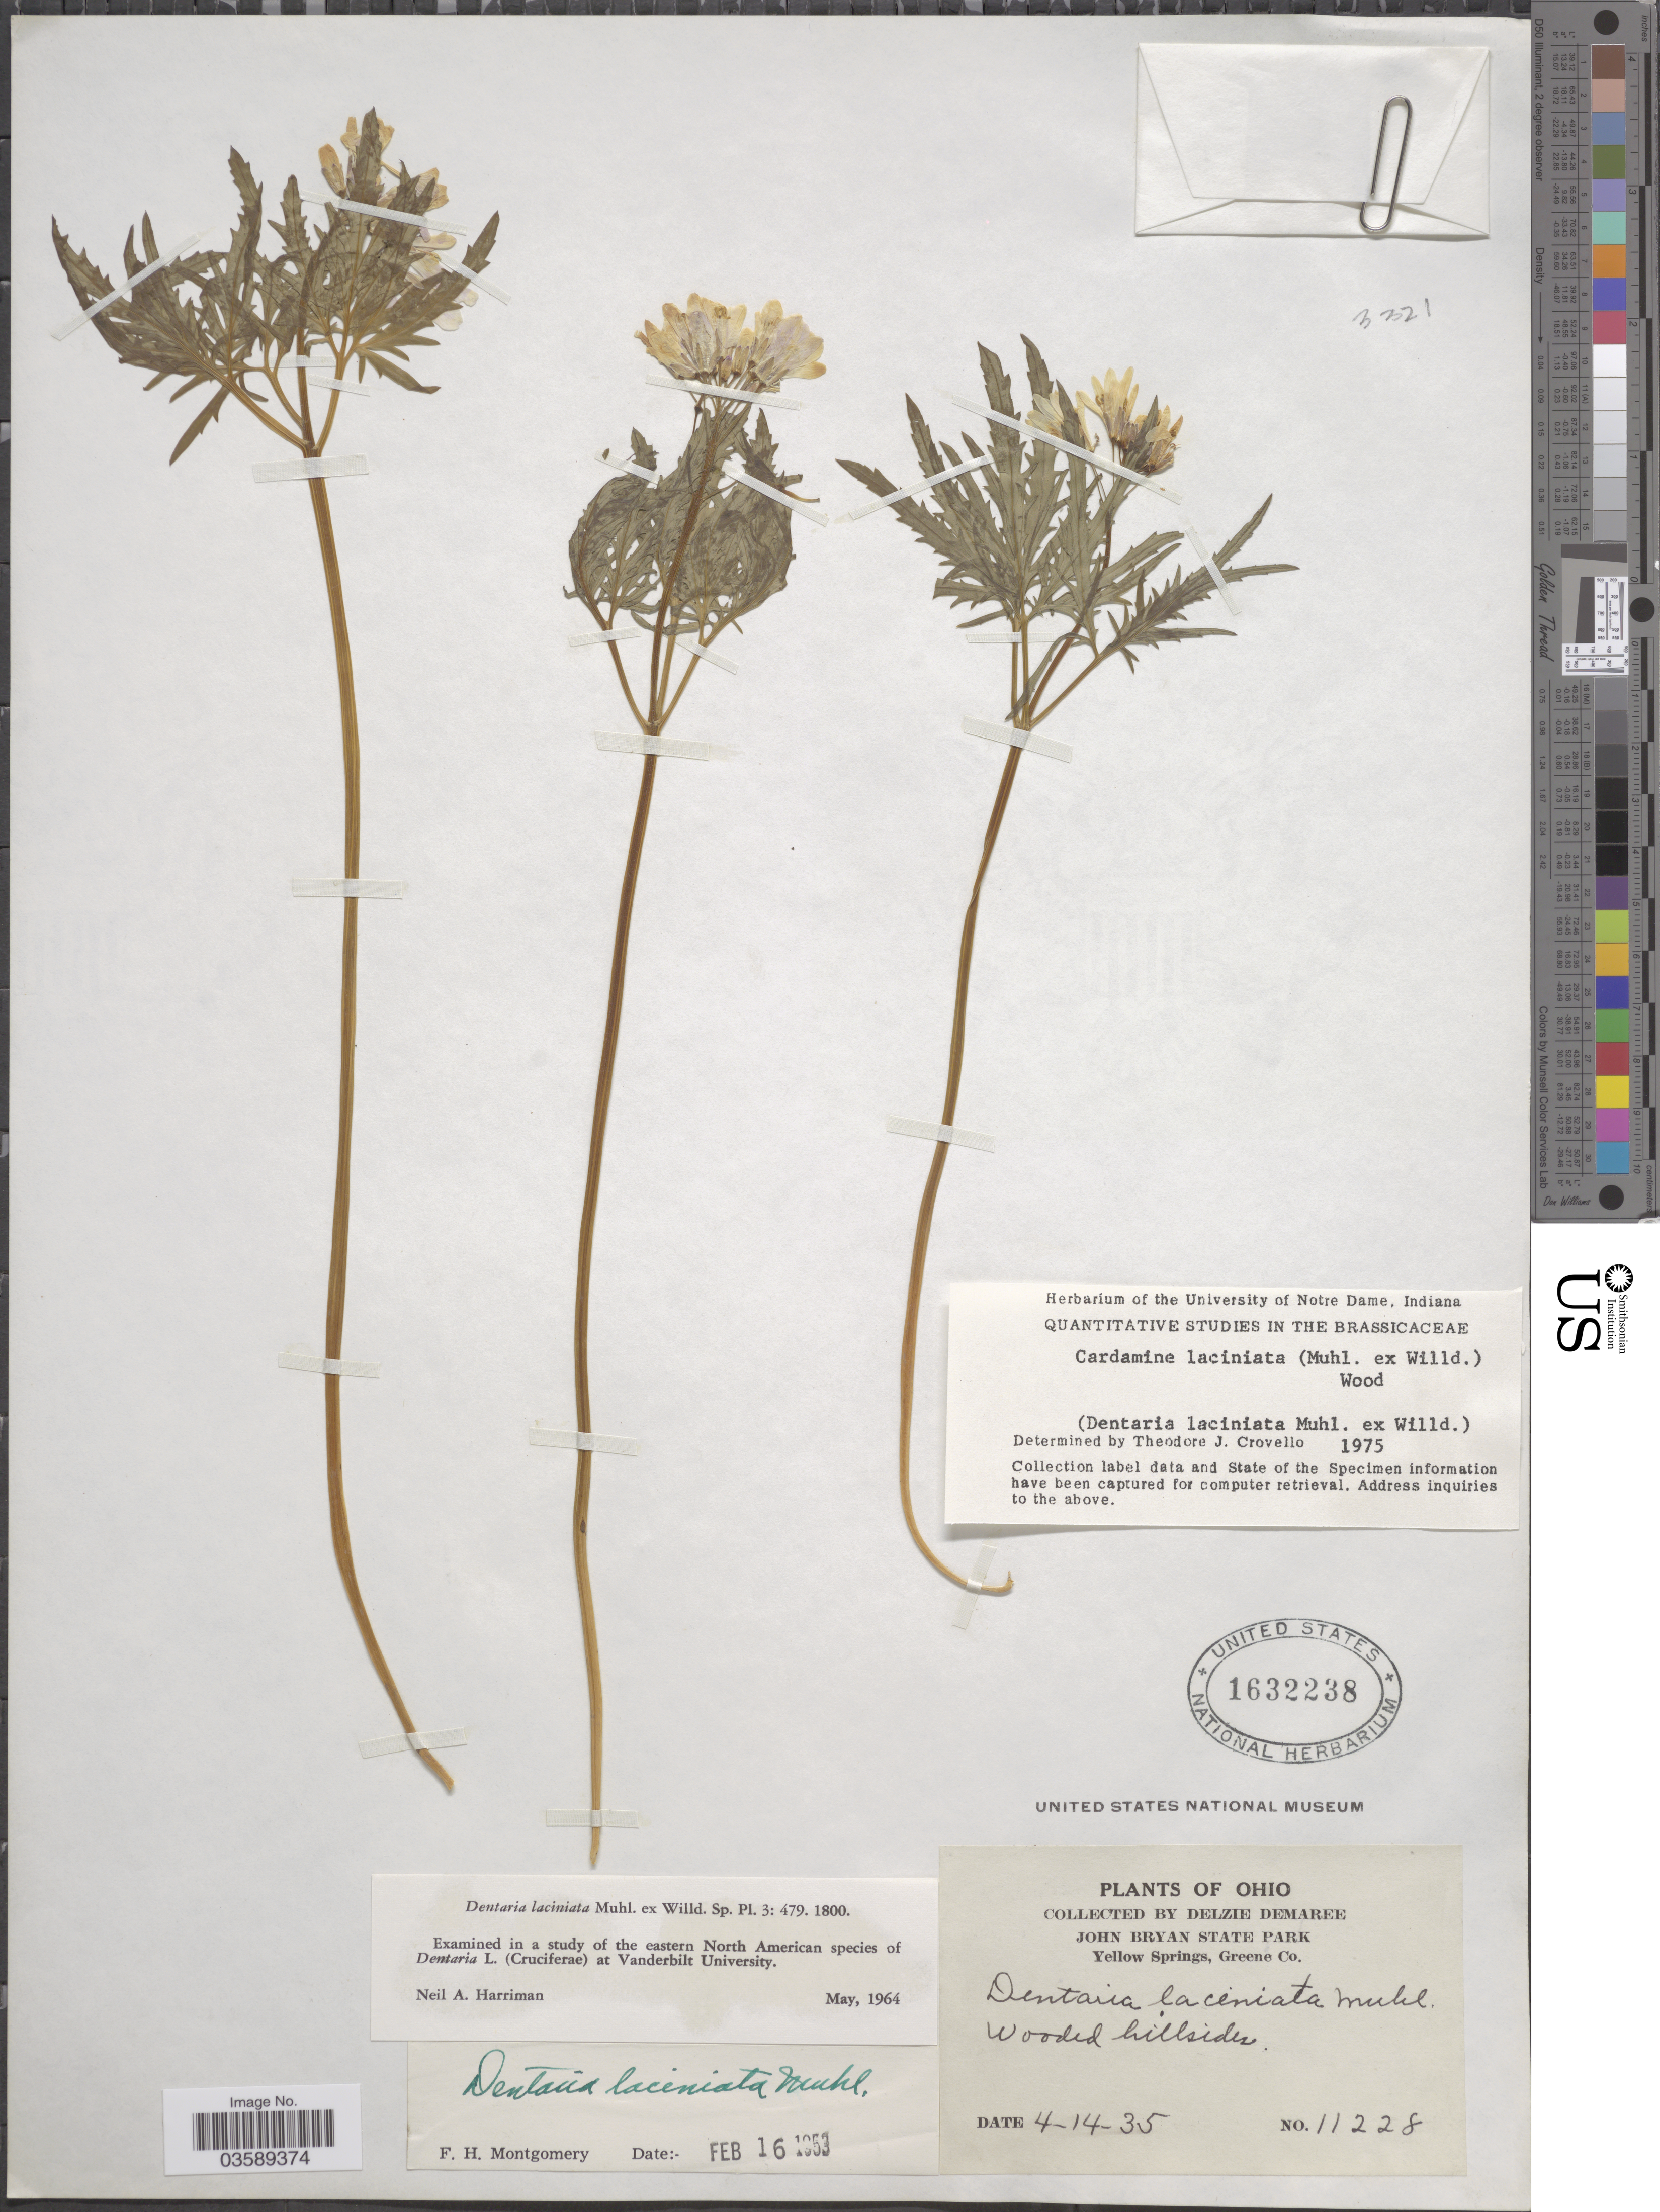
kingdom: Plantae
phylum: Tracheophyta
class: Magnoliopsida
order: Brassicales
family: Brassicaceae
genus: Cardamine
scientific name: Cardamine laciniata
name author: (Hook.) Steud.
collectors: D. Demaree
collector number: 11228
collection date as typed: Transcribed d/m/y: 14/4/35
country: United States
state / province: Ohio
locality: John Bryan State Park Yellow Springs, Green Co.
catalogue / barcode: US 1632238